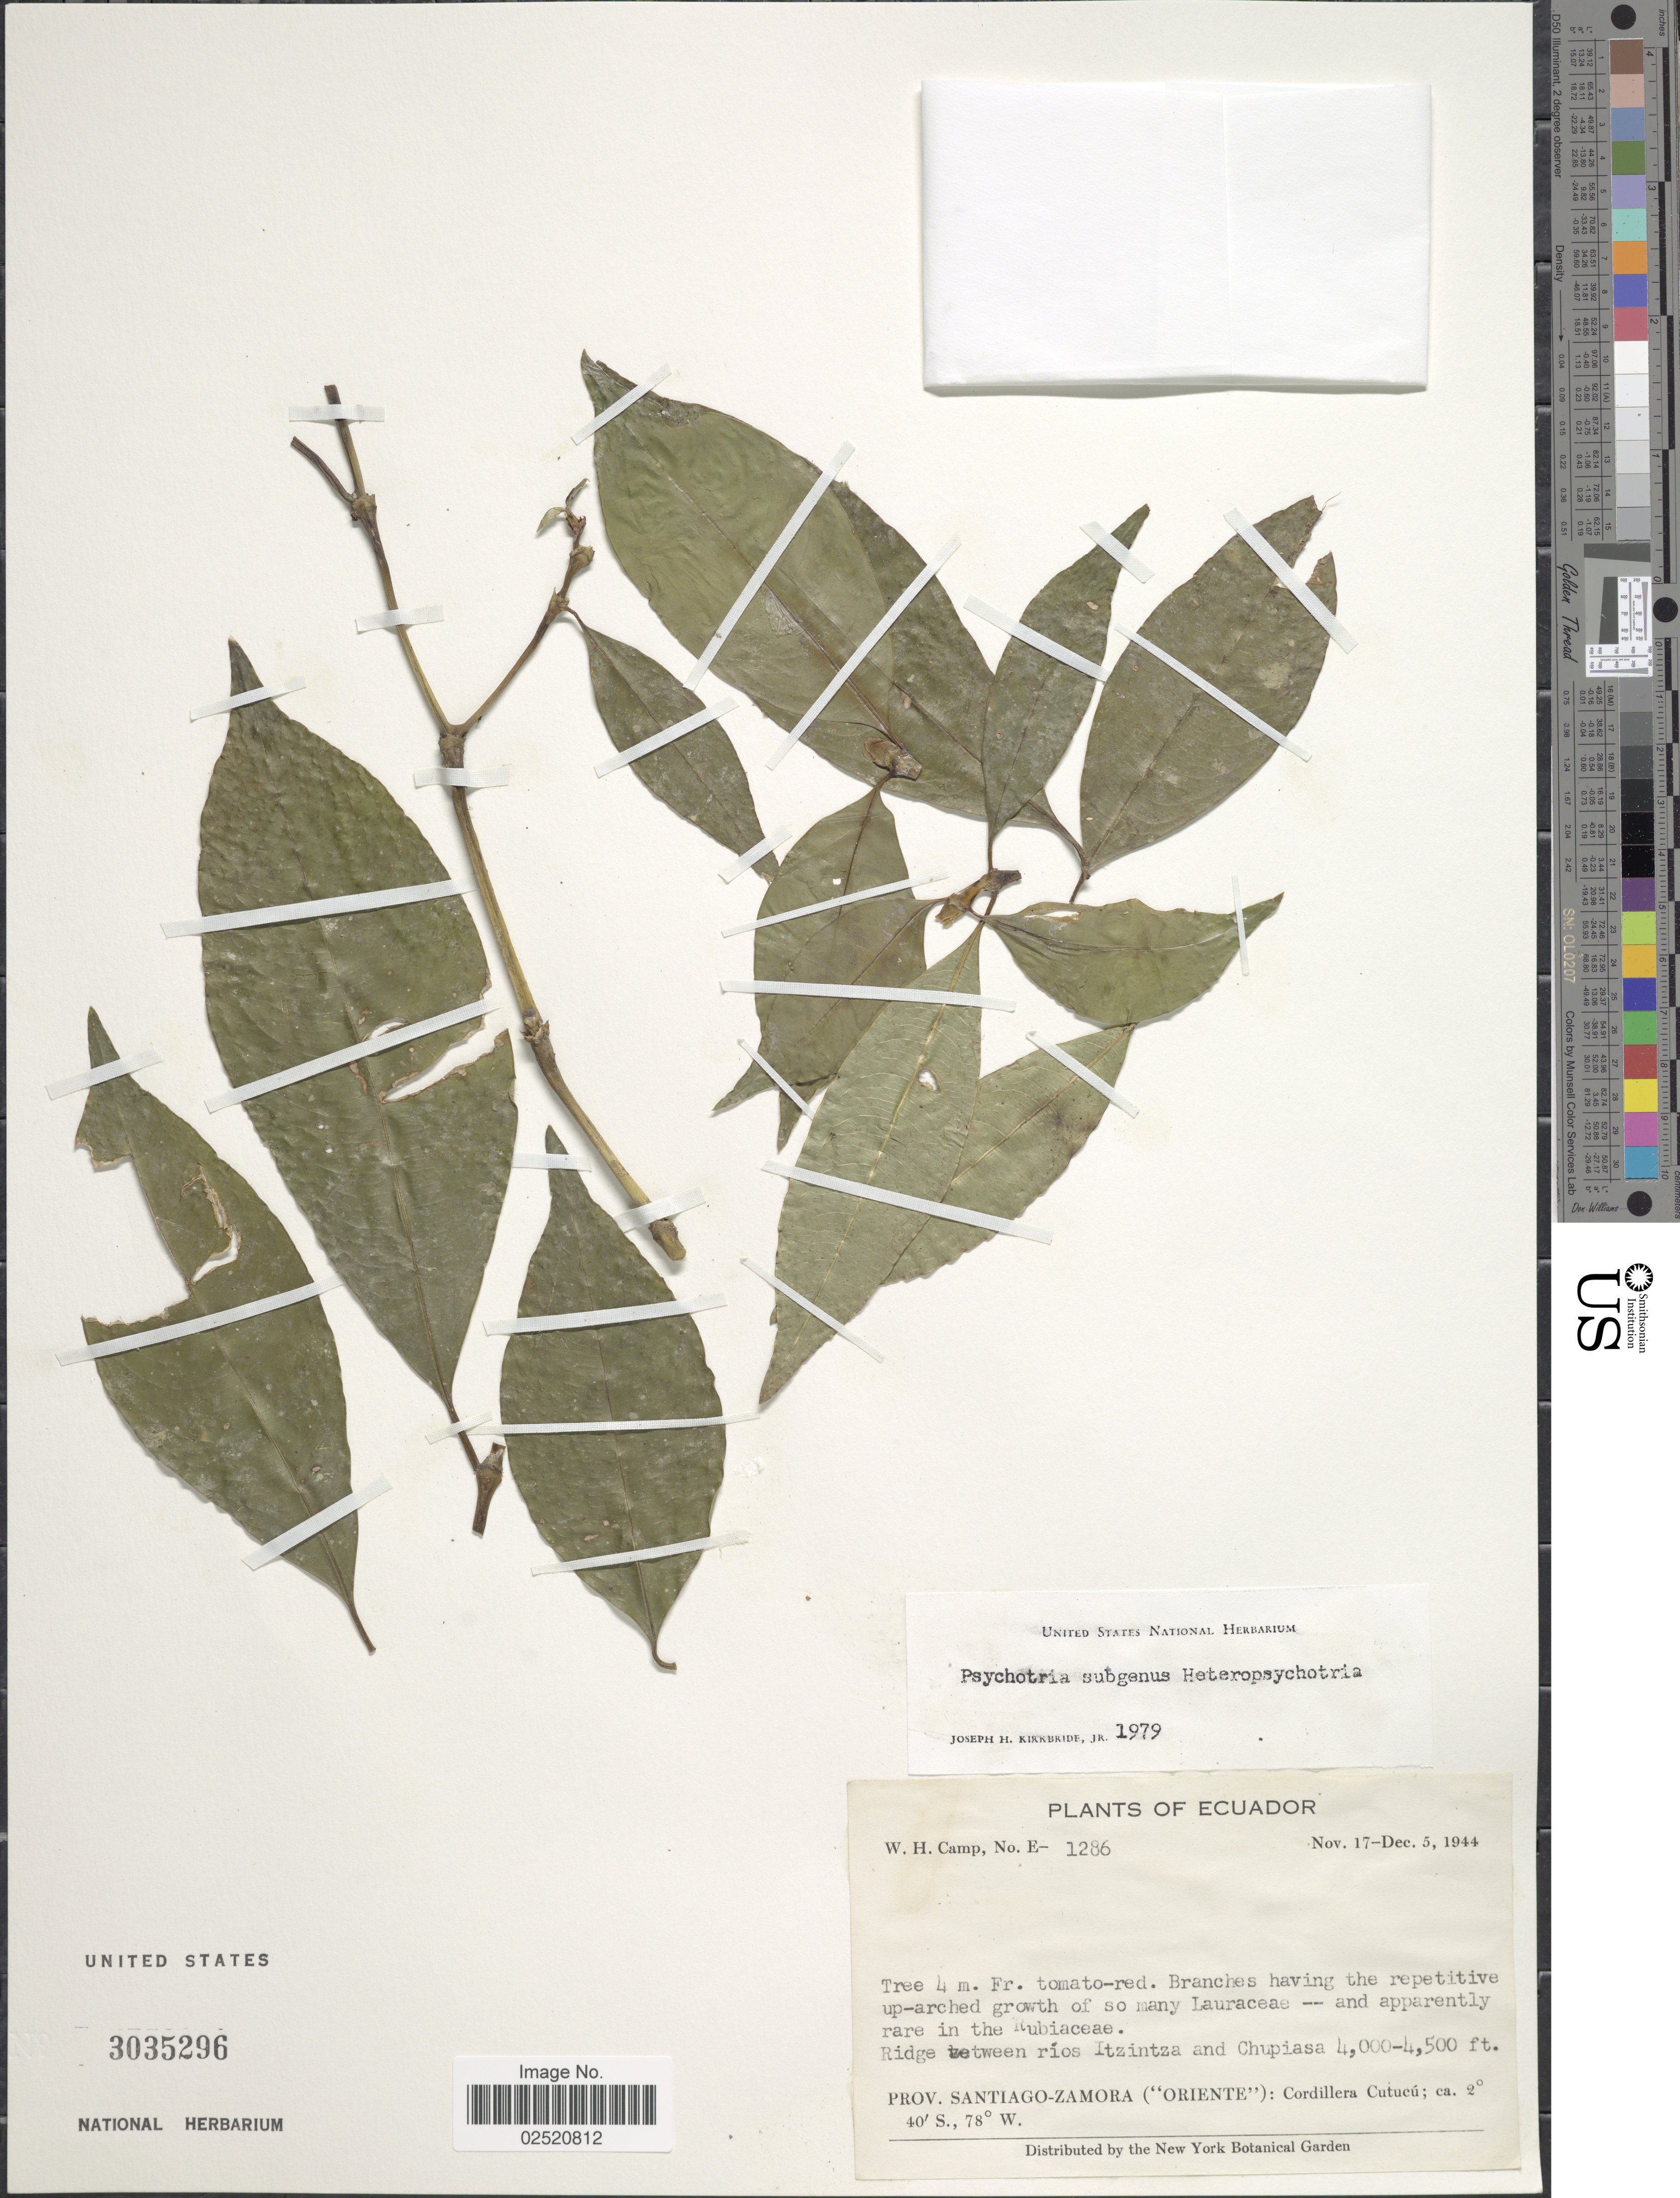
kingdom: Plantae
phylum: Tracheophyta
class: Magnoliopsida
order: Gentianales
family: Rubiaceae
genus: Psychotria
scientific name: Psychotria sp.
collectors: W. H. Camp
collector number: E-1286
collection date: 1944-11-17/1944-12-05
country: Ecuador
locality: Ridge between rios Itzintza and Chupiasa, Prov. Santiago-Zamora ("Oriente"); Cordillera Cutucu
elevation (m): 1219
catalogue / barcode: US 3035296